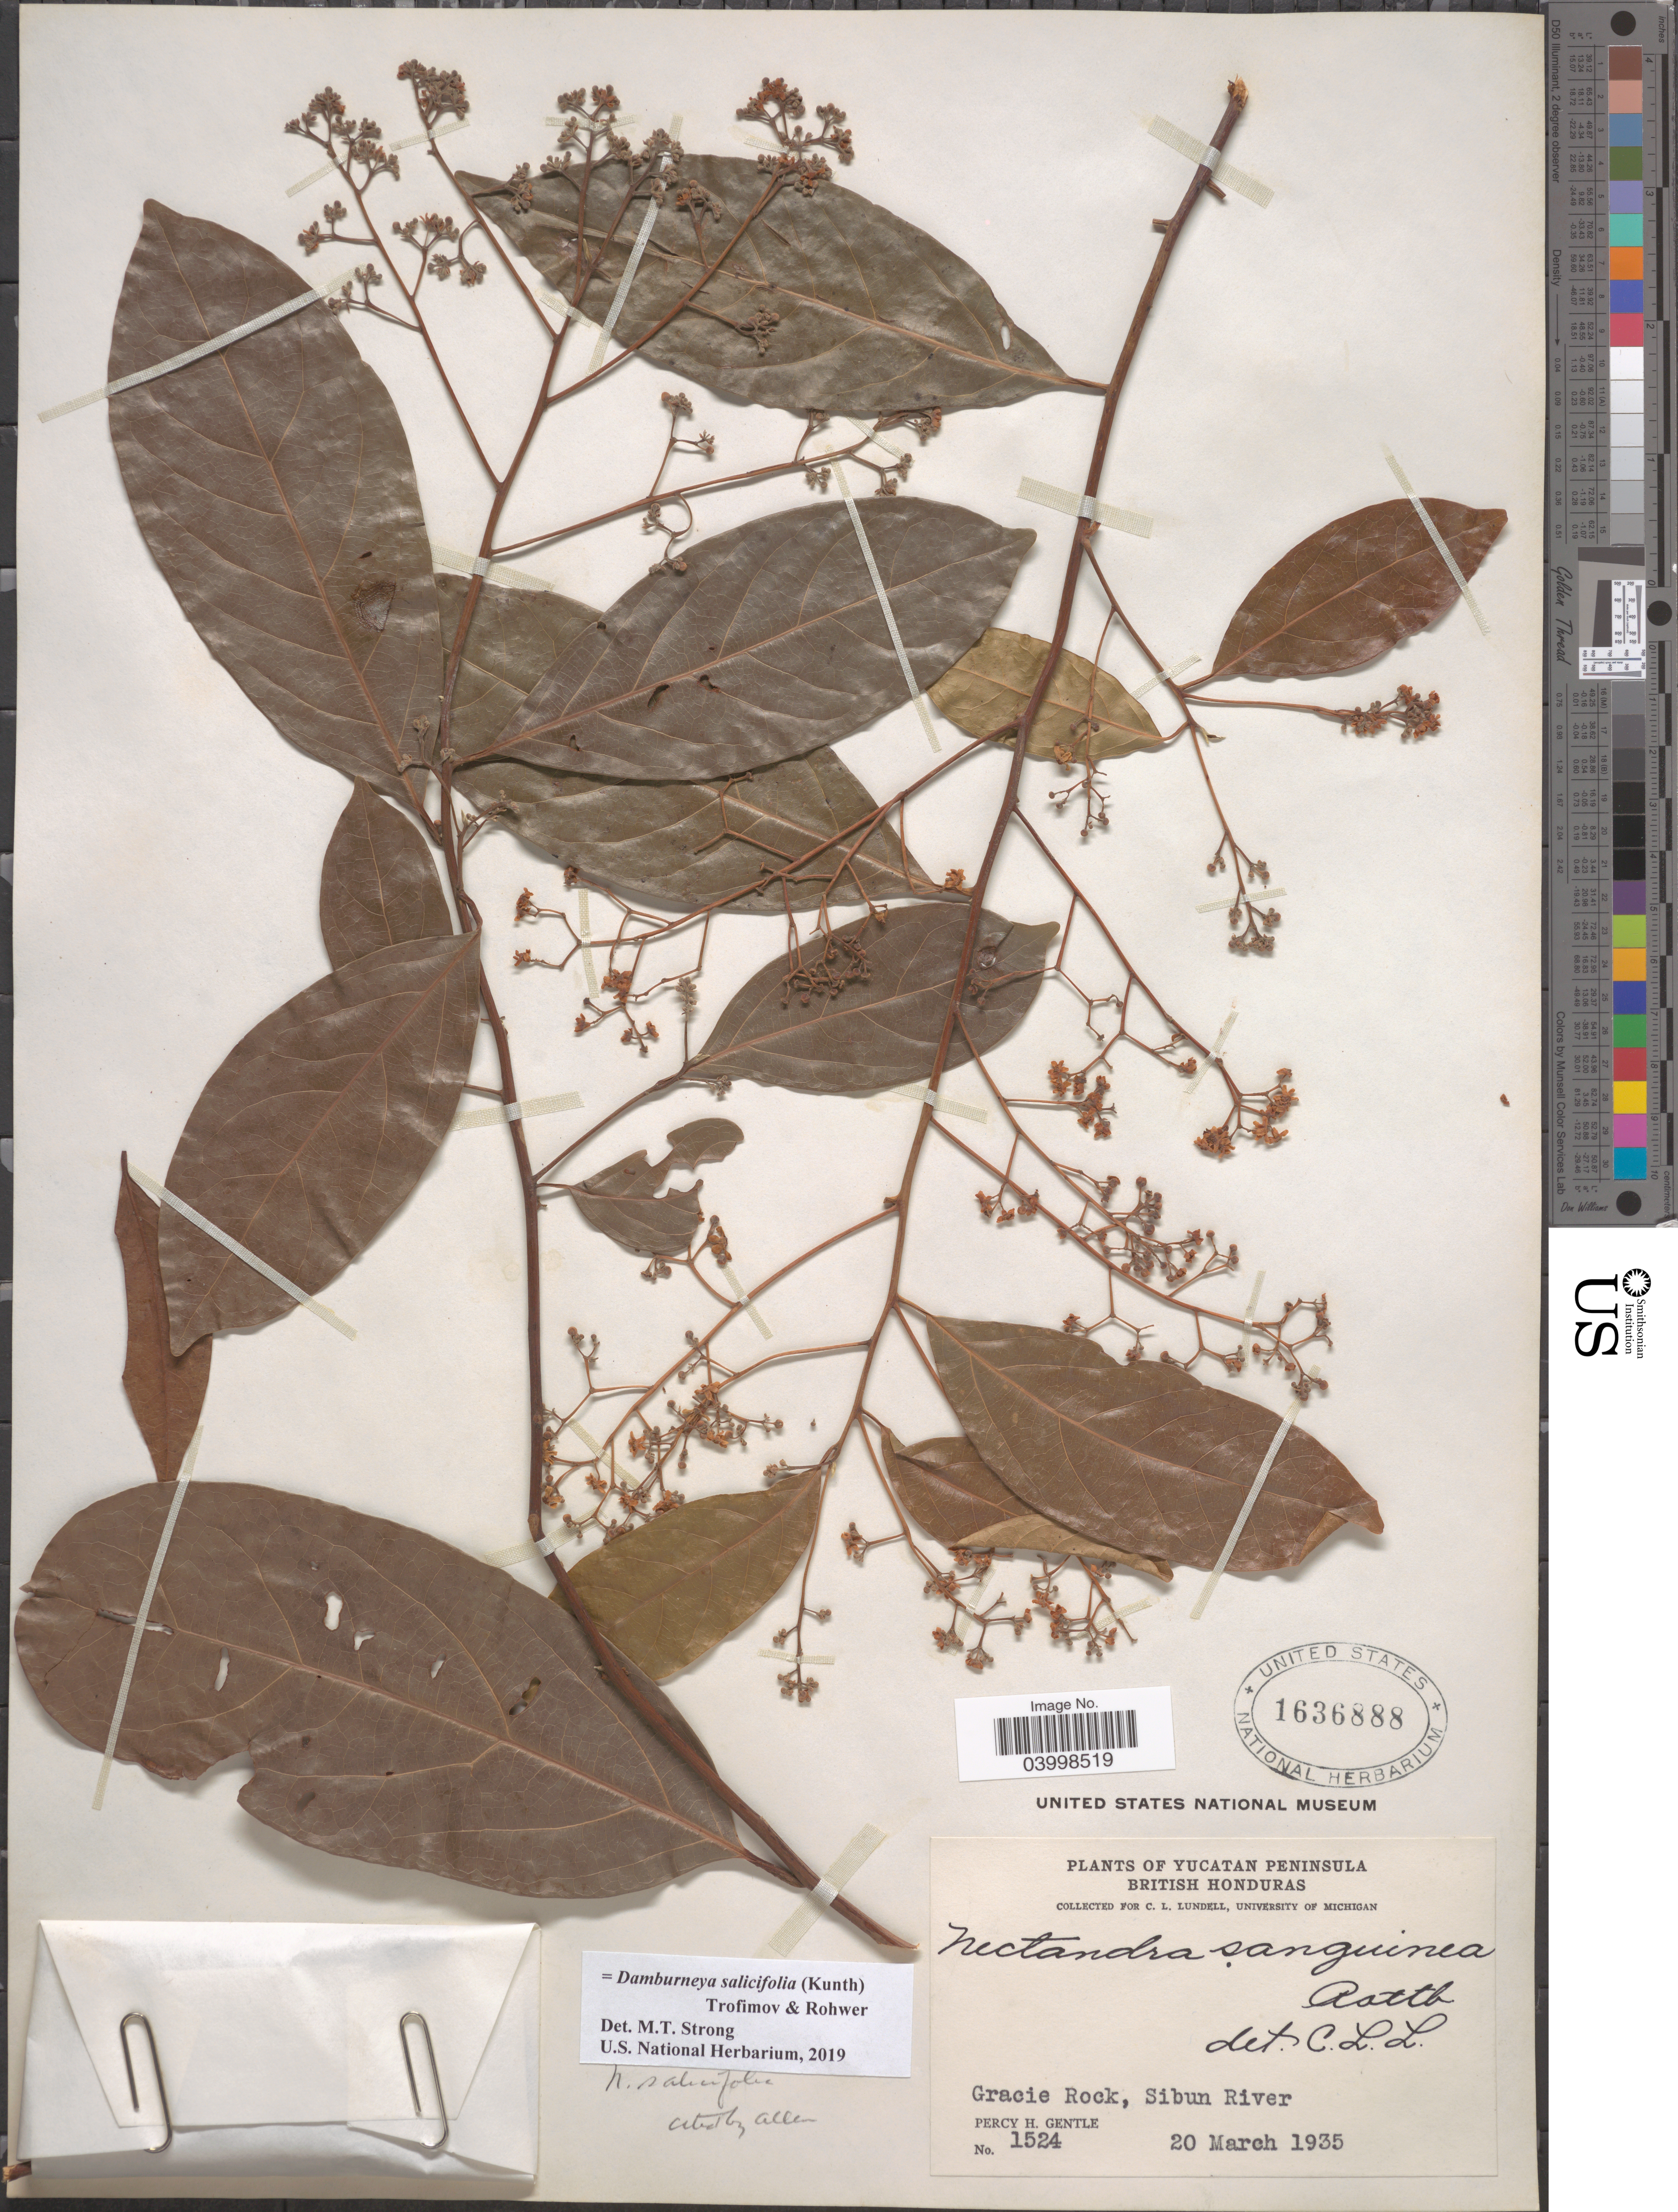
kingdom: Plantae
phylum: Tracheophyta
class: Magnoliopsida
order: Laurales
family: Lauraceae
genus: Damburneya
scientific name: Damburneya salicifolia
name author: (Kunth) Trofimov & Rohwer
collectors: P. H. Gentle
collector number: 1524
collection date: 1935-03-20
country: Belize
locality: Yucatan Peninsula. British Honduras. Gracie Rock, Sibun River.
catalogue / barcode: US 1636888